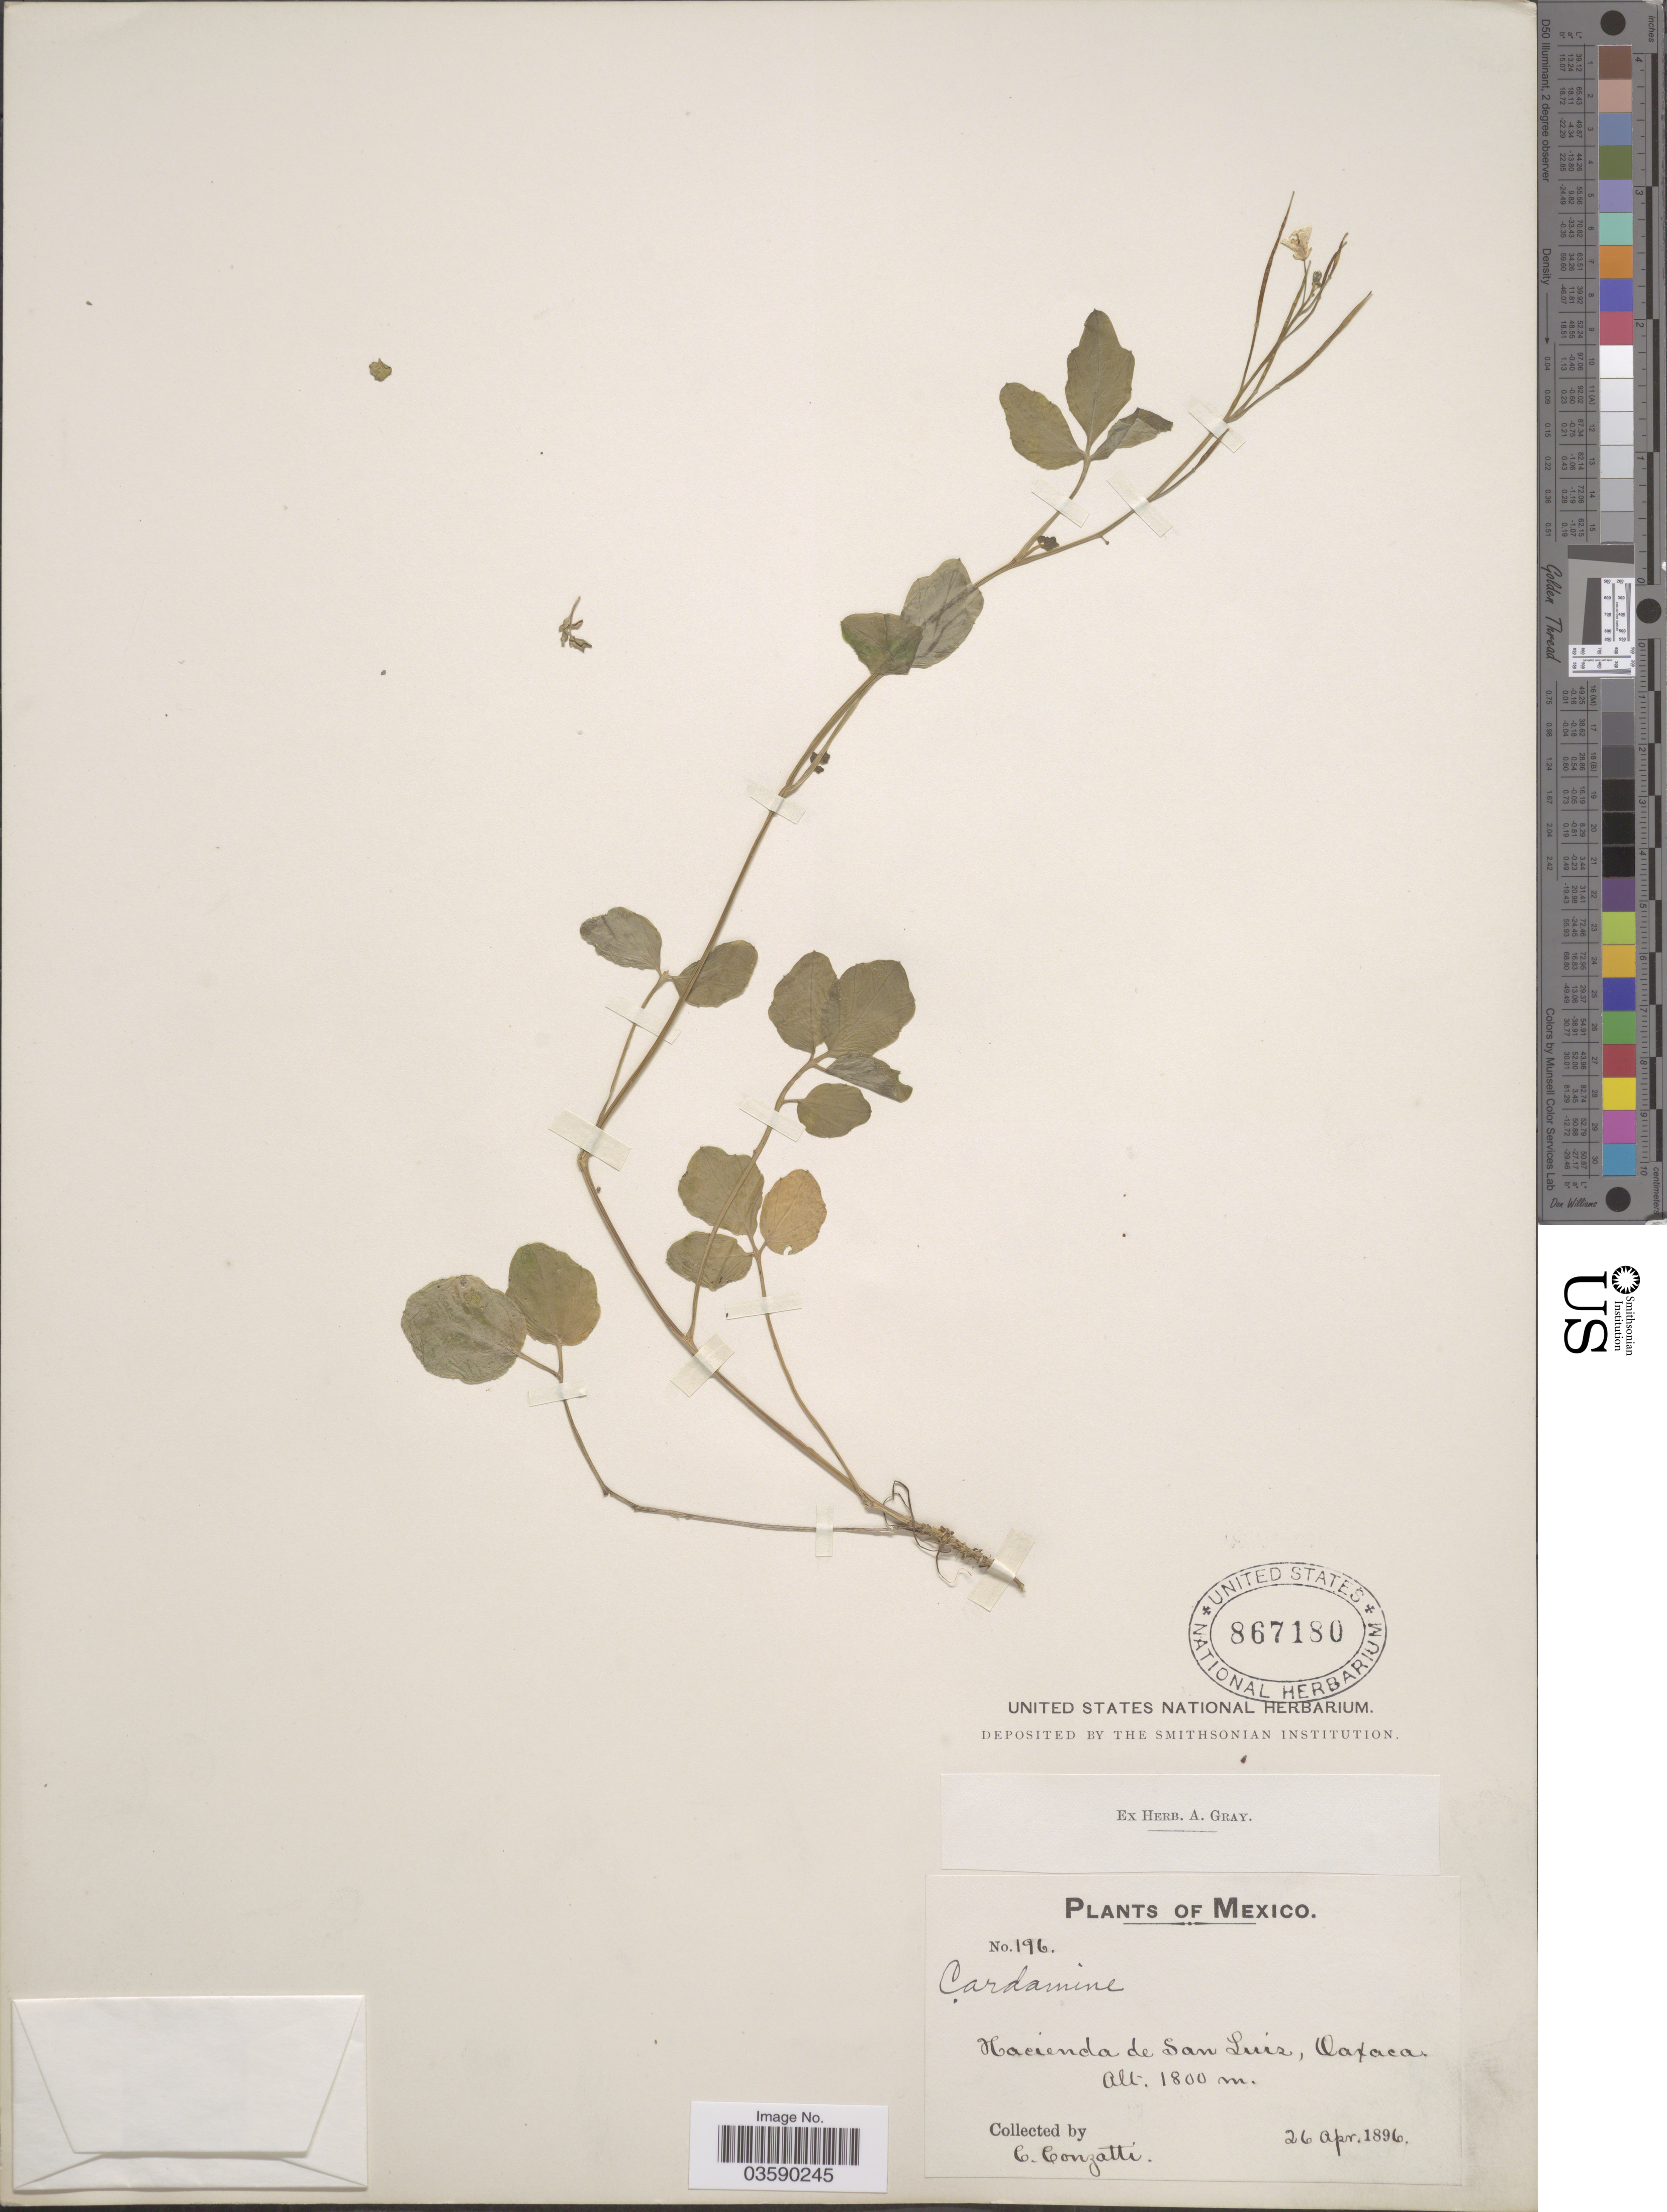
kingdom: Plantae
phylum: Tracheophyta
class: Magnoliopsida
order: Brassicales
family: Brassicaceae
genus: Cardamine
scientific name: Cardamine sp.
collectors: C. Conzatti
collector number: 196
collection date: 1896-04-26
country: Mexico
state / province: México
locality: Hacienda de San Luiz, Oaxaca.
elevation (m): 1800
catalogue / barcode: US 867180